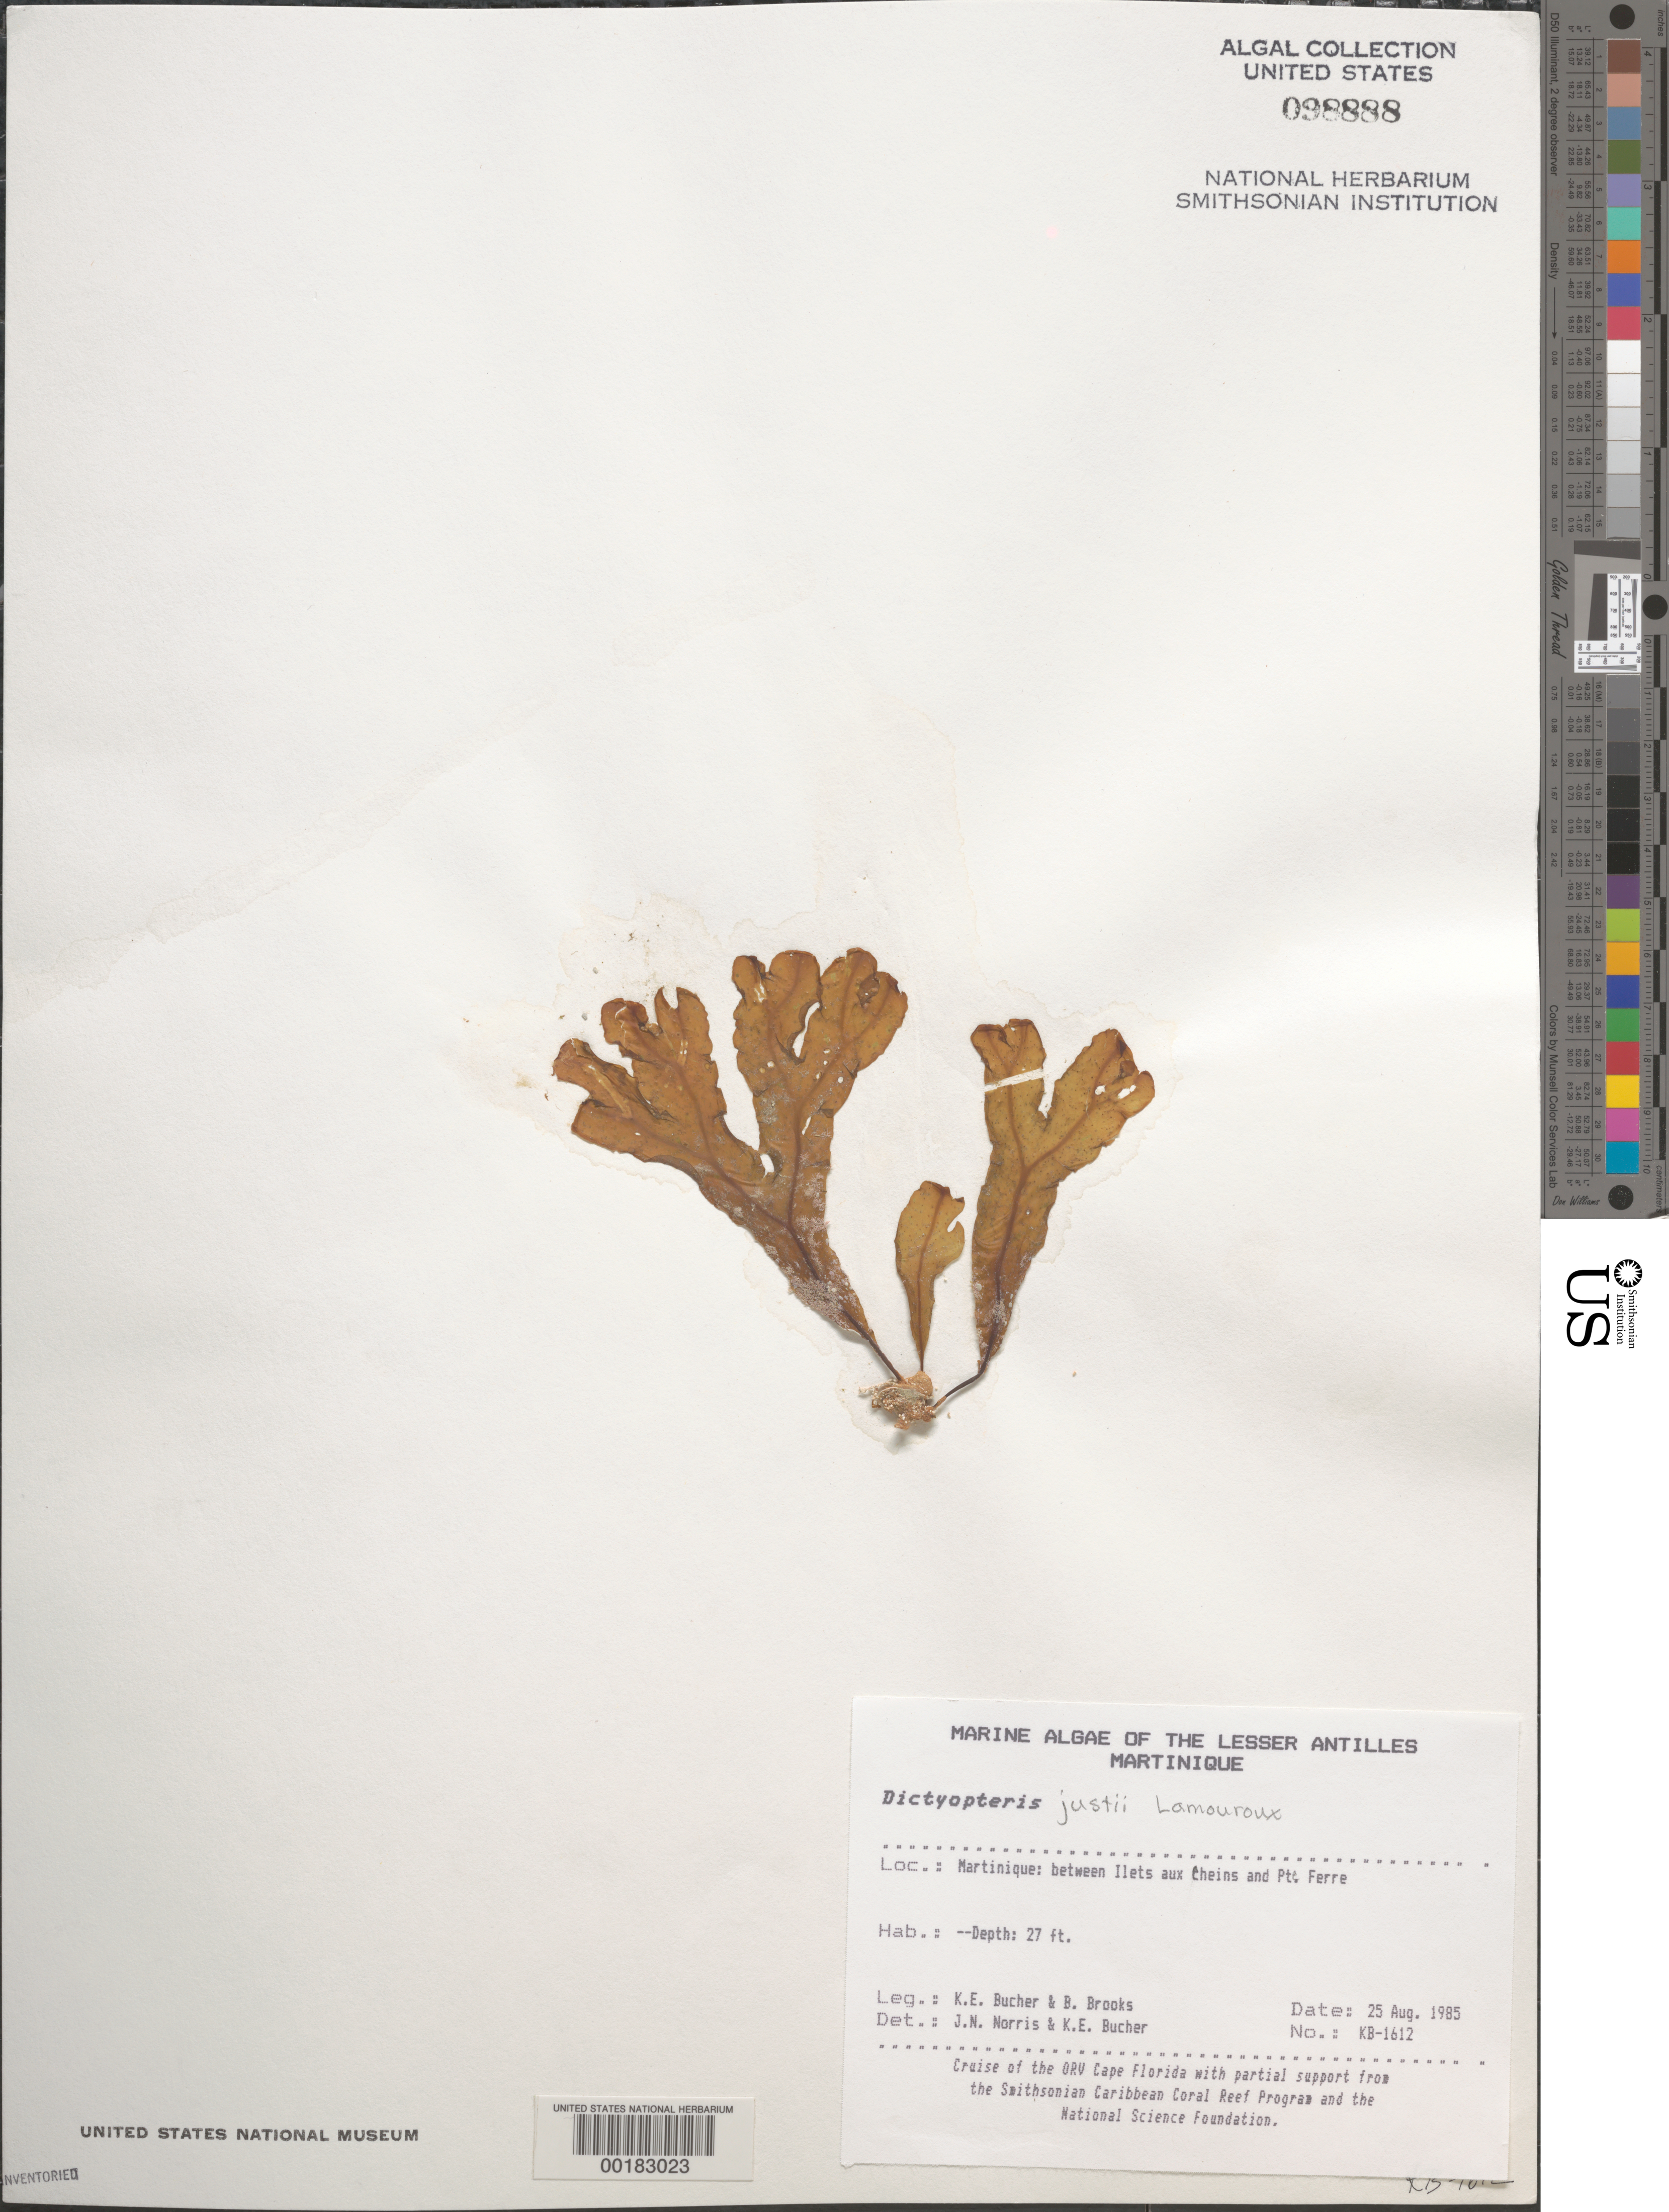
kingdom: Chromista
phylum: Ochrophyta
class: Phaeophyceae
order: Dictyotales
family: Dictyotaceae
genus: Dictyopteris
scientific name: Dictyopteris justii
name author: J.V.Lamouroux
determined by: Norris, J. N.; Bucher, K. E.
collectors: K. E. Bucher & B. Brooks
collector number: Kb-1612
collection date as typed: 25 Aug 1985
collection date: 1985-08-25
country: Martinique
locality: Between Ilet aux Cheins and Pointe Ferre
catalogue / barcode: US 98888